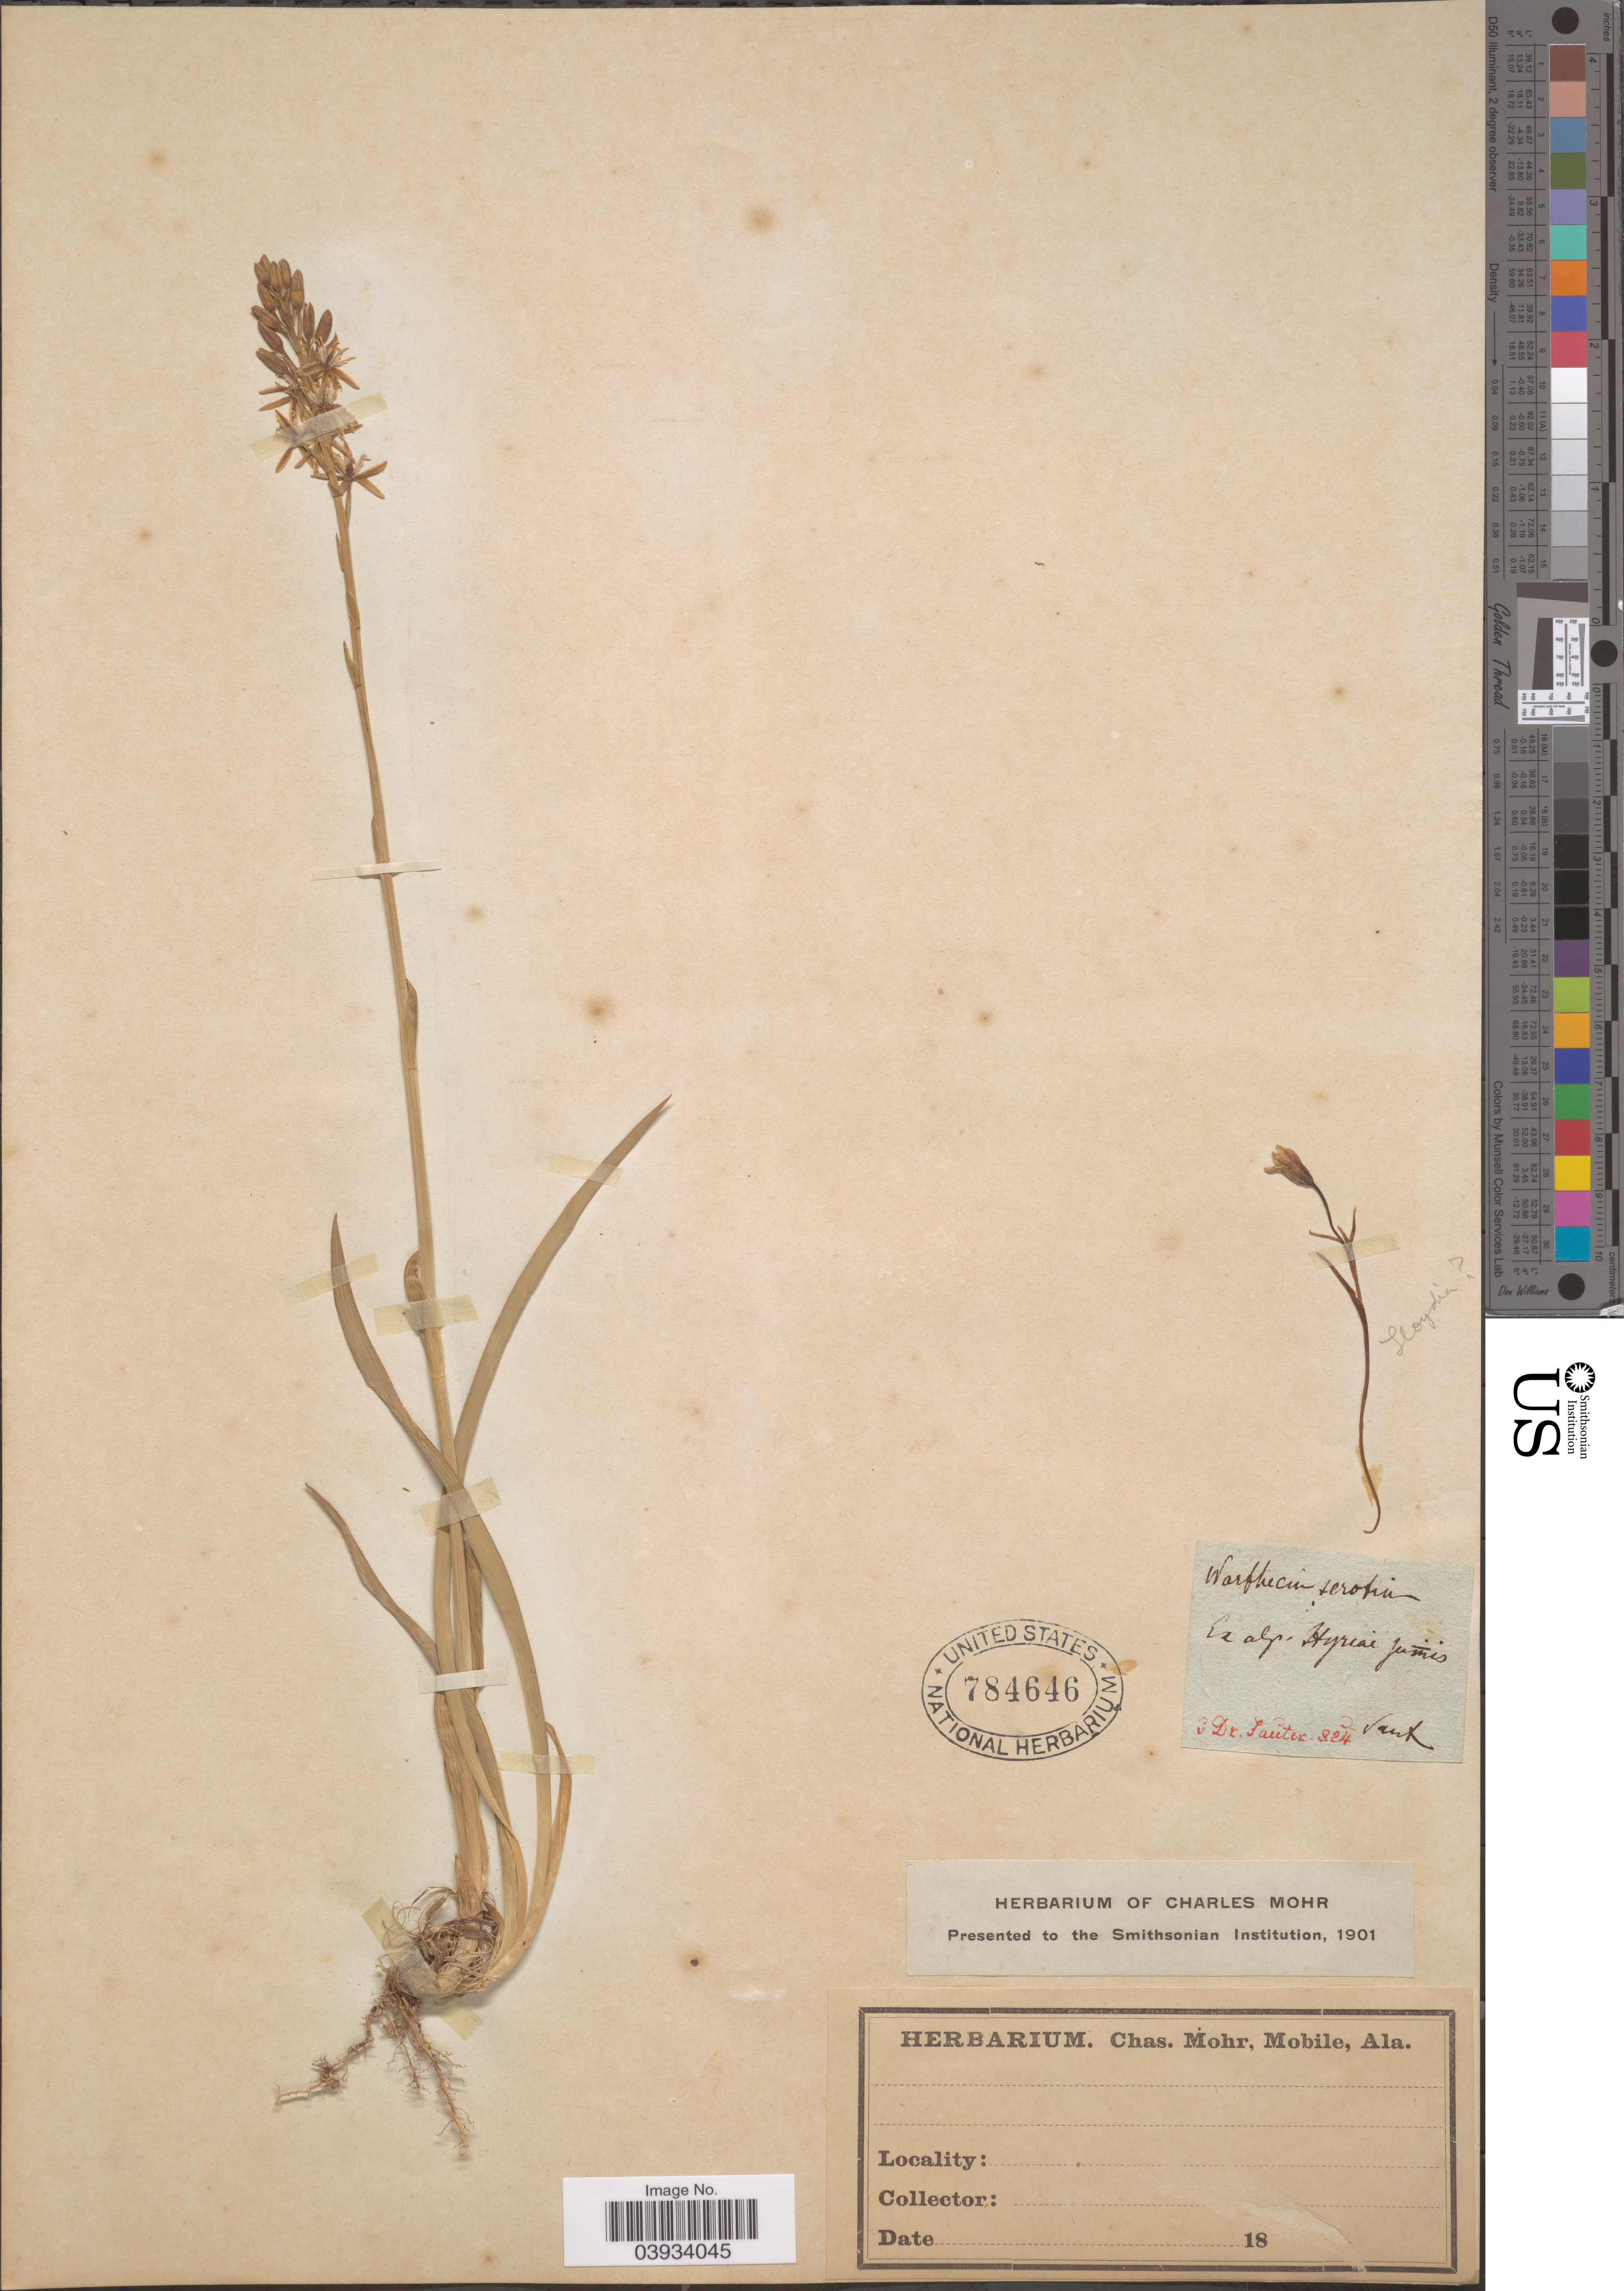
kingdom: Plantae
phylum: Tracheophyta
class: Liliopsida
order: Dioscoreales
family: Nartheciaceae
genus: Narthecium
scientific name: Narthecium sp.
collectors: ex herb. Charles Mohr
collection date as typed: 18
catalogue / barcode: US 784646